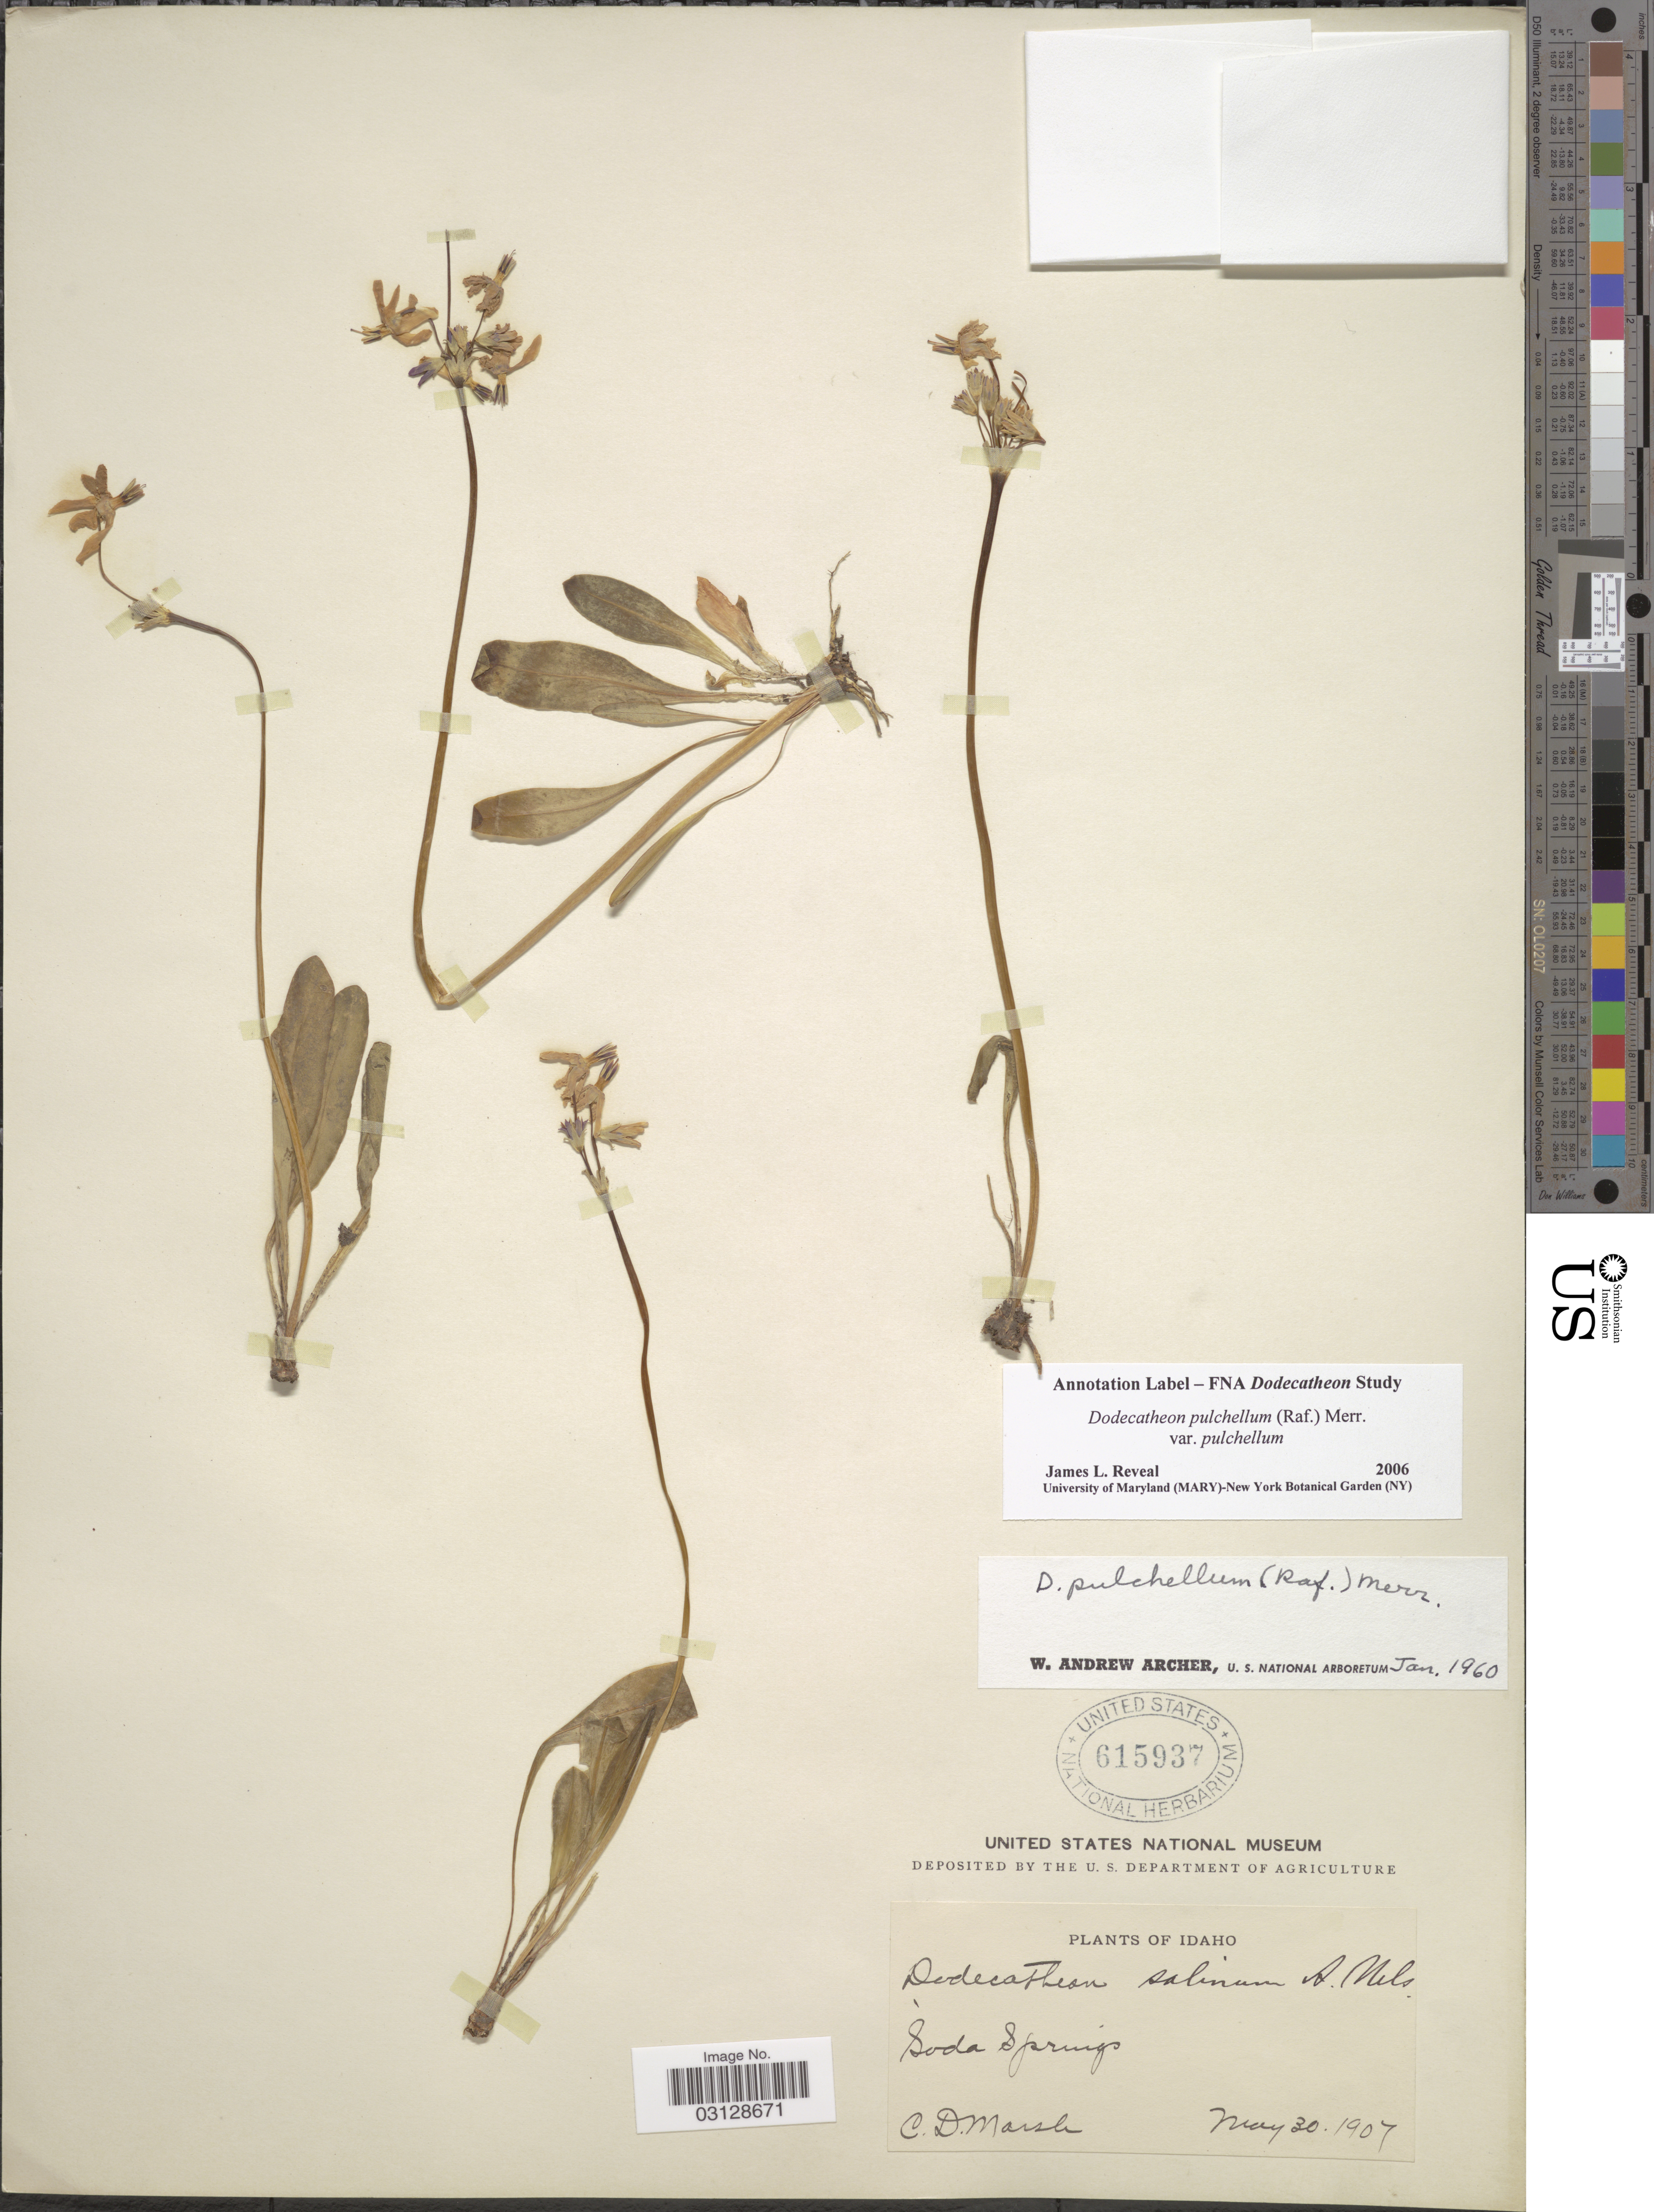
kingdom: Plantae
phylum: Tracheophyta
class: Magnoliopsida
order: Ericales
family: Primulaceae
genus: Dodecatheon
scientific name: Dodecatheon pulchellum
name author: (Raf.) Merr.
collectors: C. D. Marsh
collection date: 1907-05-30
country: United States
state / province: Idaho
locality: Soda Springs.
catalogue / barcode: US 615937